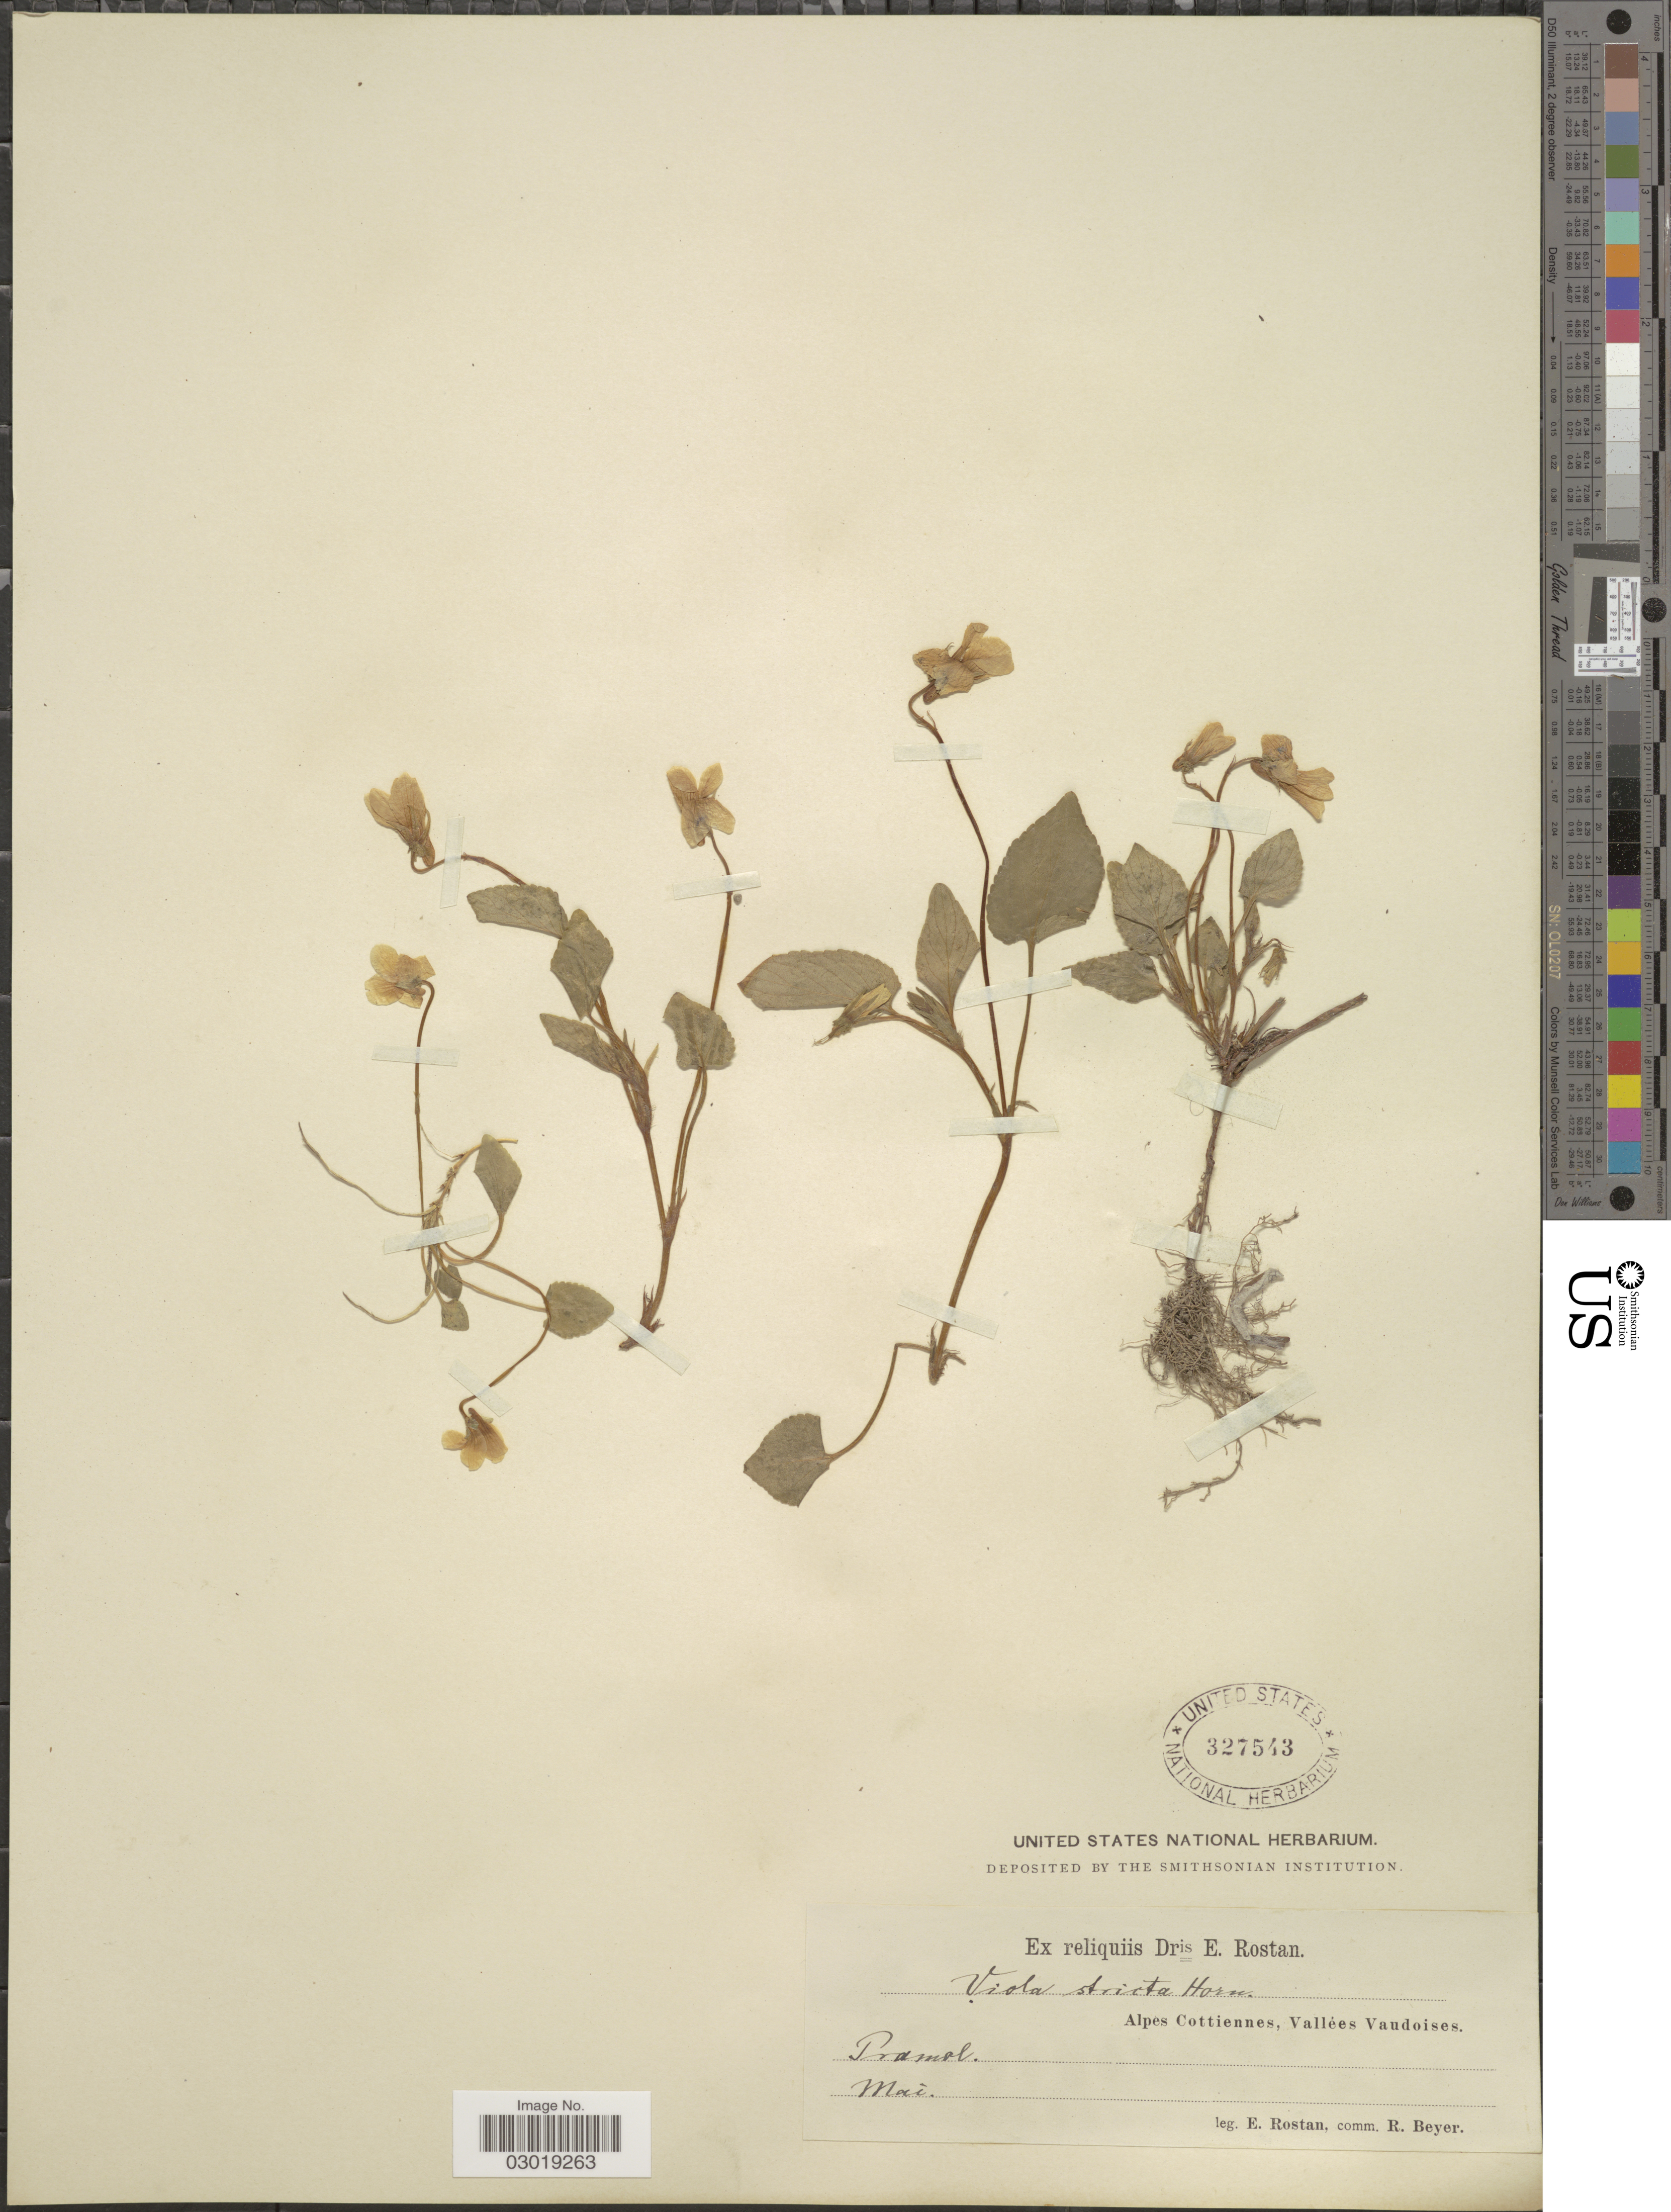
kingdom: Plantae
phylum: Tracheophyta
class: Magnoliopsida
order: Malpighiales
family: Violaceae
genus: Viola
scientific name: Viola stricta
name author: (Vent.) Poir.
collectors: E. Rostan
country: Italy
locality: Alpes Cottiennes, Vallées Vaudoises. Pramol.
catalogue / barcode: US 327543